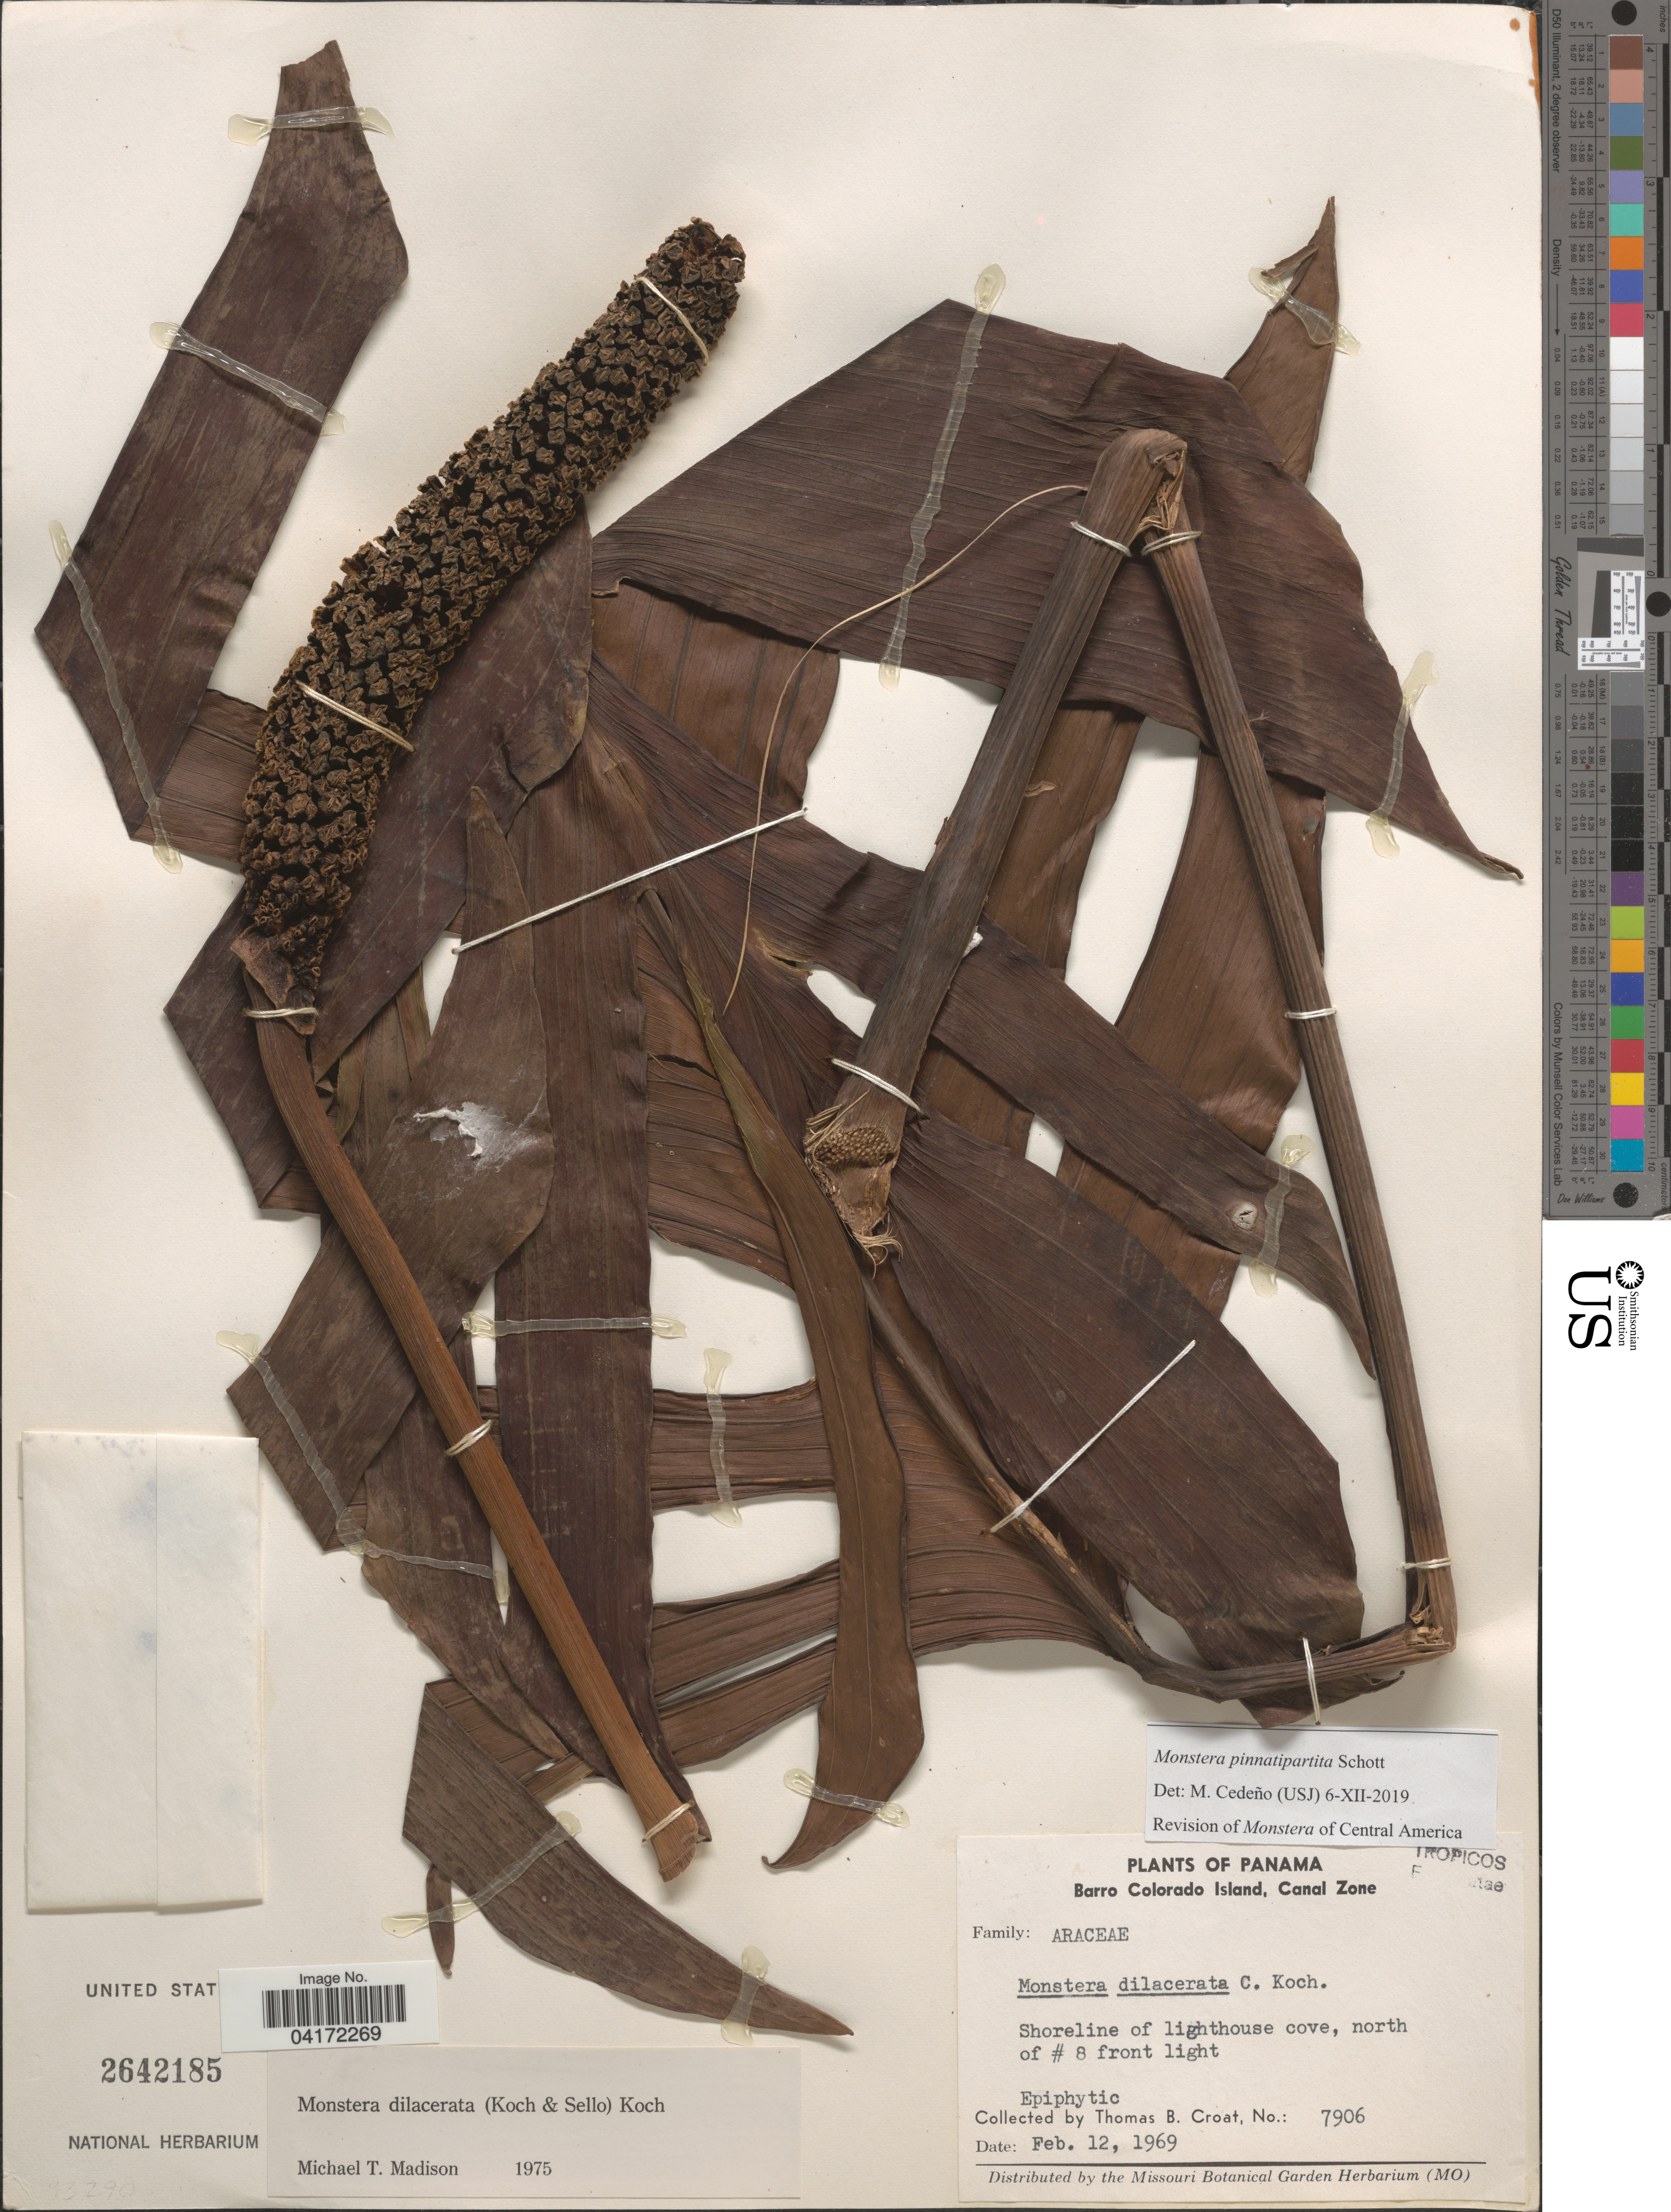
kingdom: Plantae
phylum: Tracheophyta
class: Liliopsida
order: Alismatales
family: Araceae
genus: Monstera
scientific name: Monstera pinnatipartita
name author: Schott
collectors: T. B. Croat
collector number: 7906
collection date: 1969-02-12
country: Panama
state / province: Panamá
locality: Barro Colorado Island, Canal Zone. Shoreline of lighthouse cove, north of #8 front light.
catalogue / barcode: US 2642185